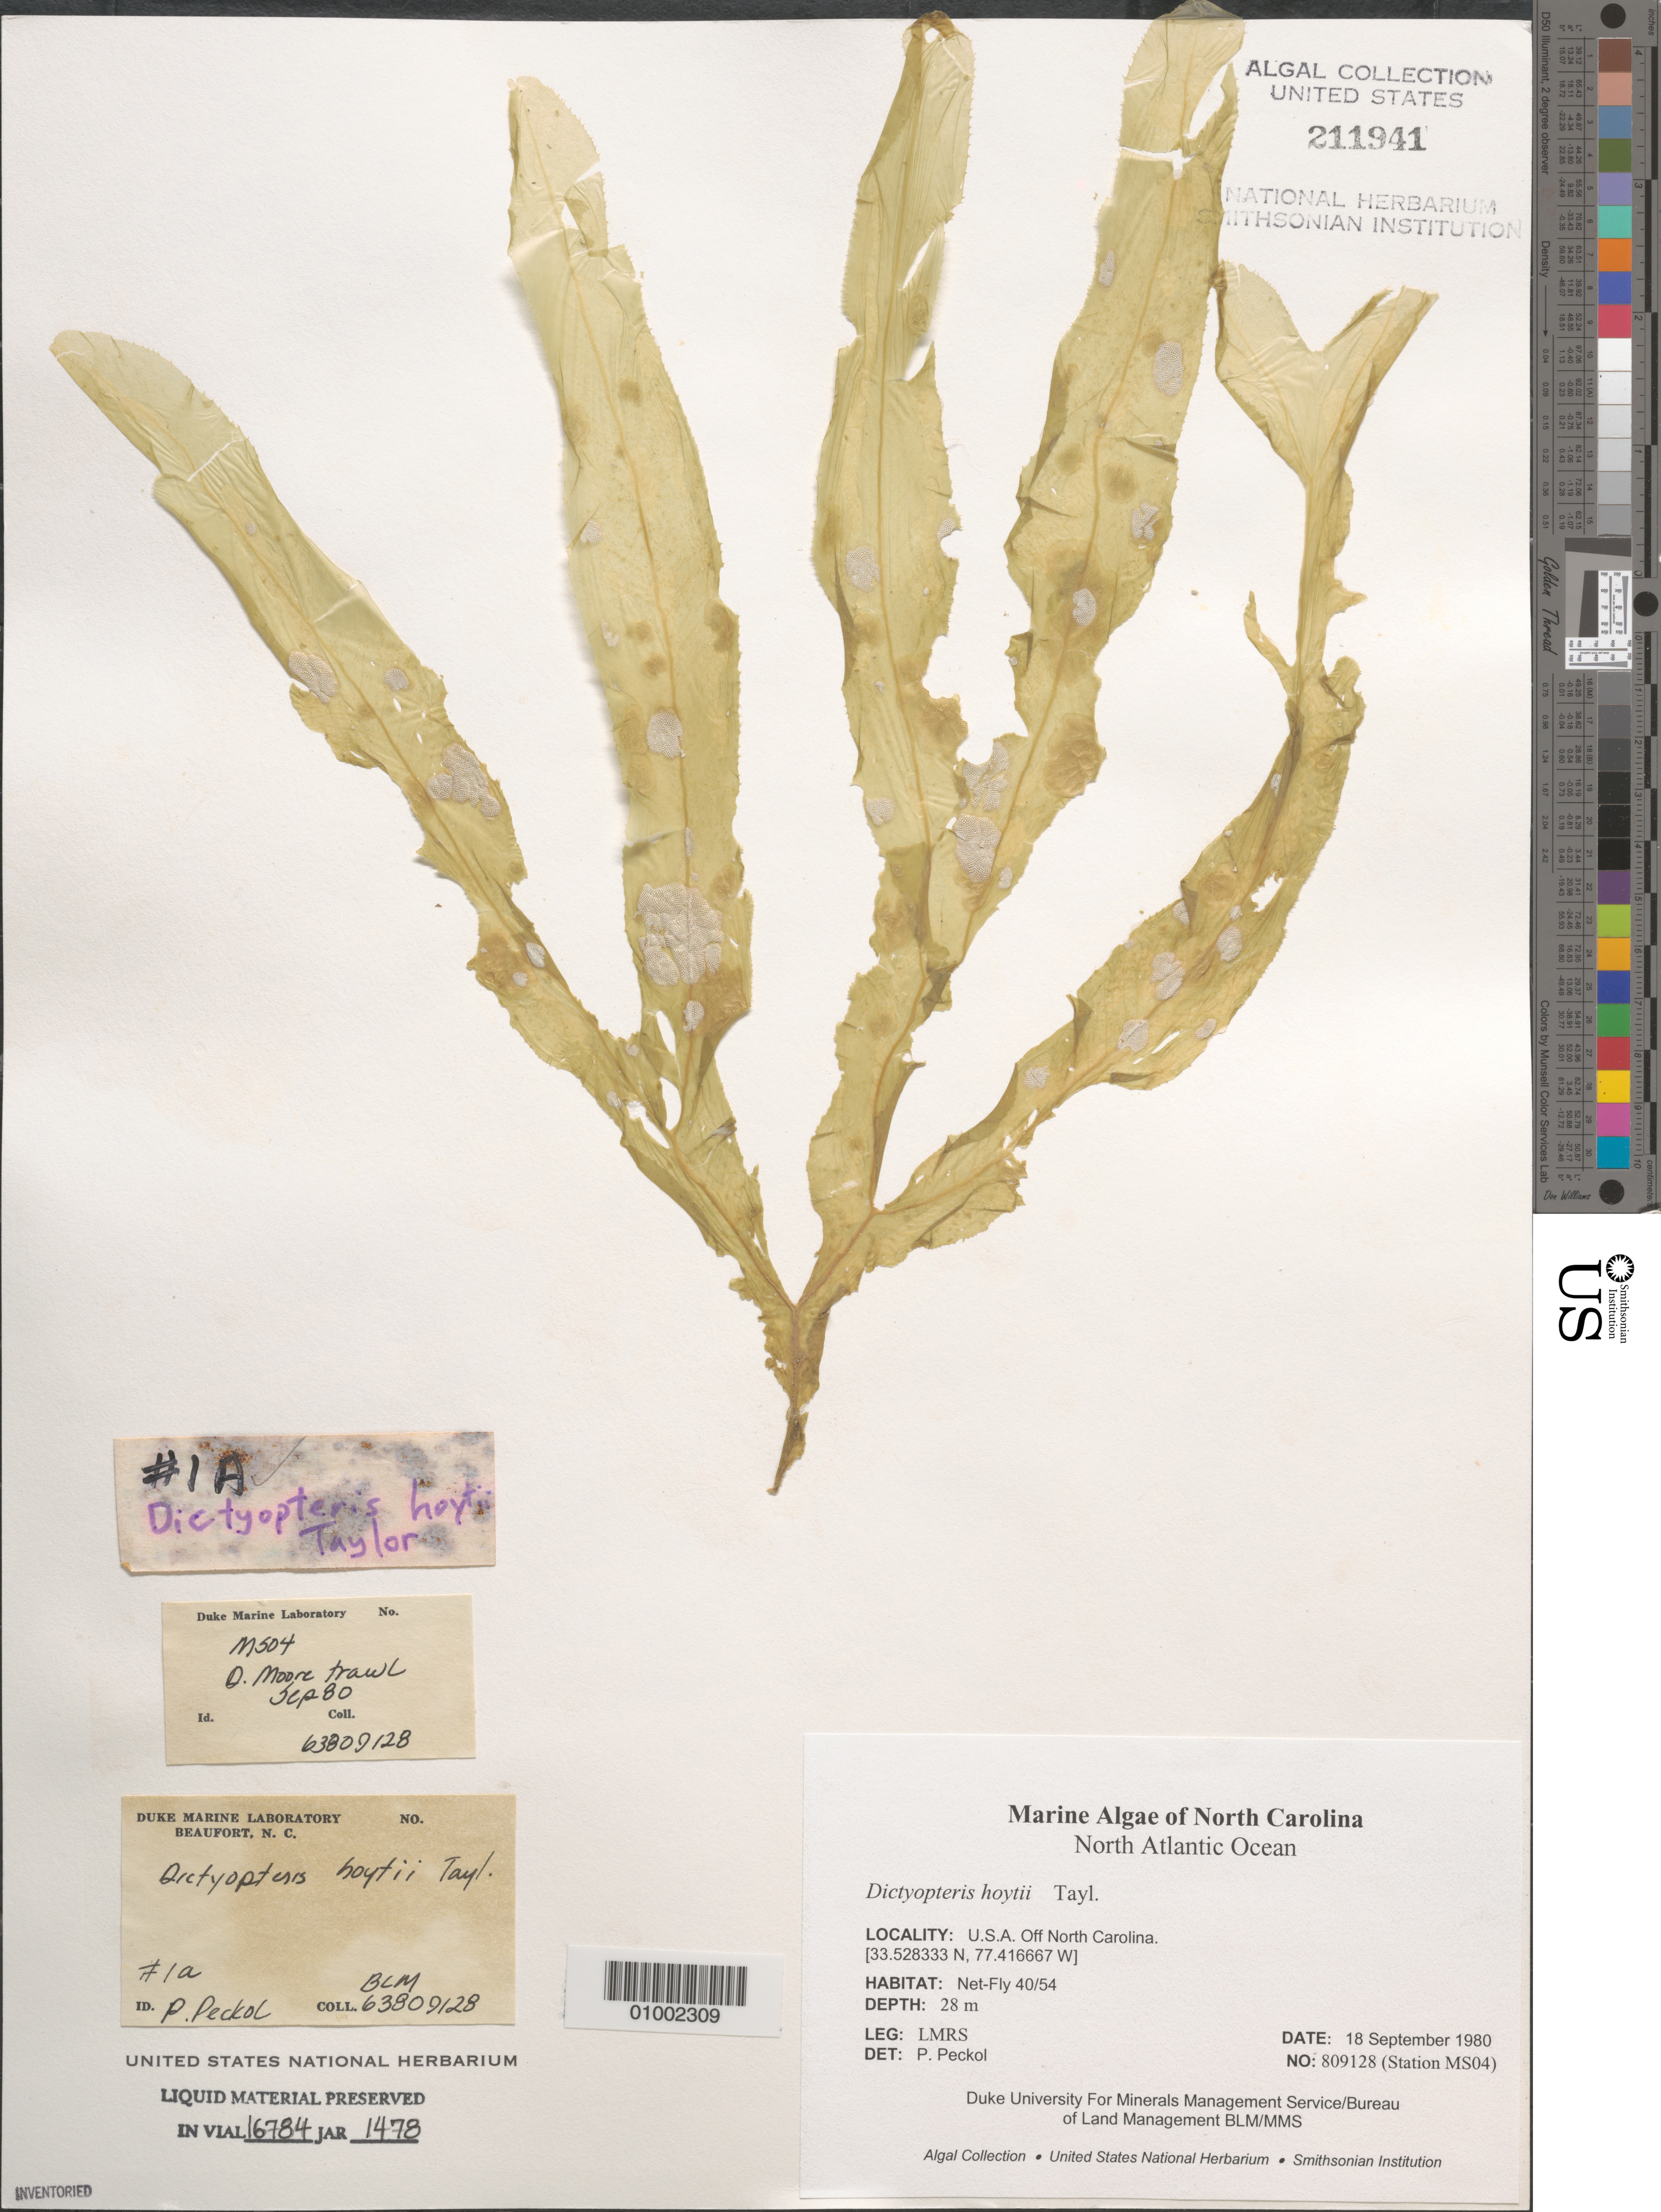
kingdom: Chromista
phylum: Ochrophyta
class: Phaeophyceae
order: Dictyotales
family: Dictyotaceae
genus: Dictyopteris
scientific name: Dictyopteris hoytii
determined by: Peckol, P.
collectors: LMRS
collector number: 809128 (Station MS04)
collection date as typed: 18 Sep 1980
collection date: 1980-09-18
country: United States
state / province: North Carolina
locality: North Atlantic Ocean off North Carolina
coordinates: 33.528333 N, 77.416667 W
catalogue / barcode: US 211941